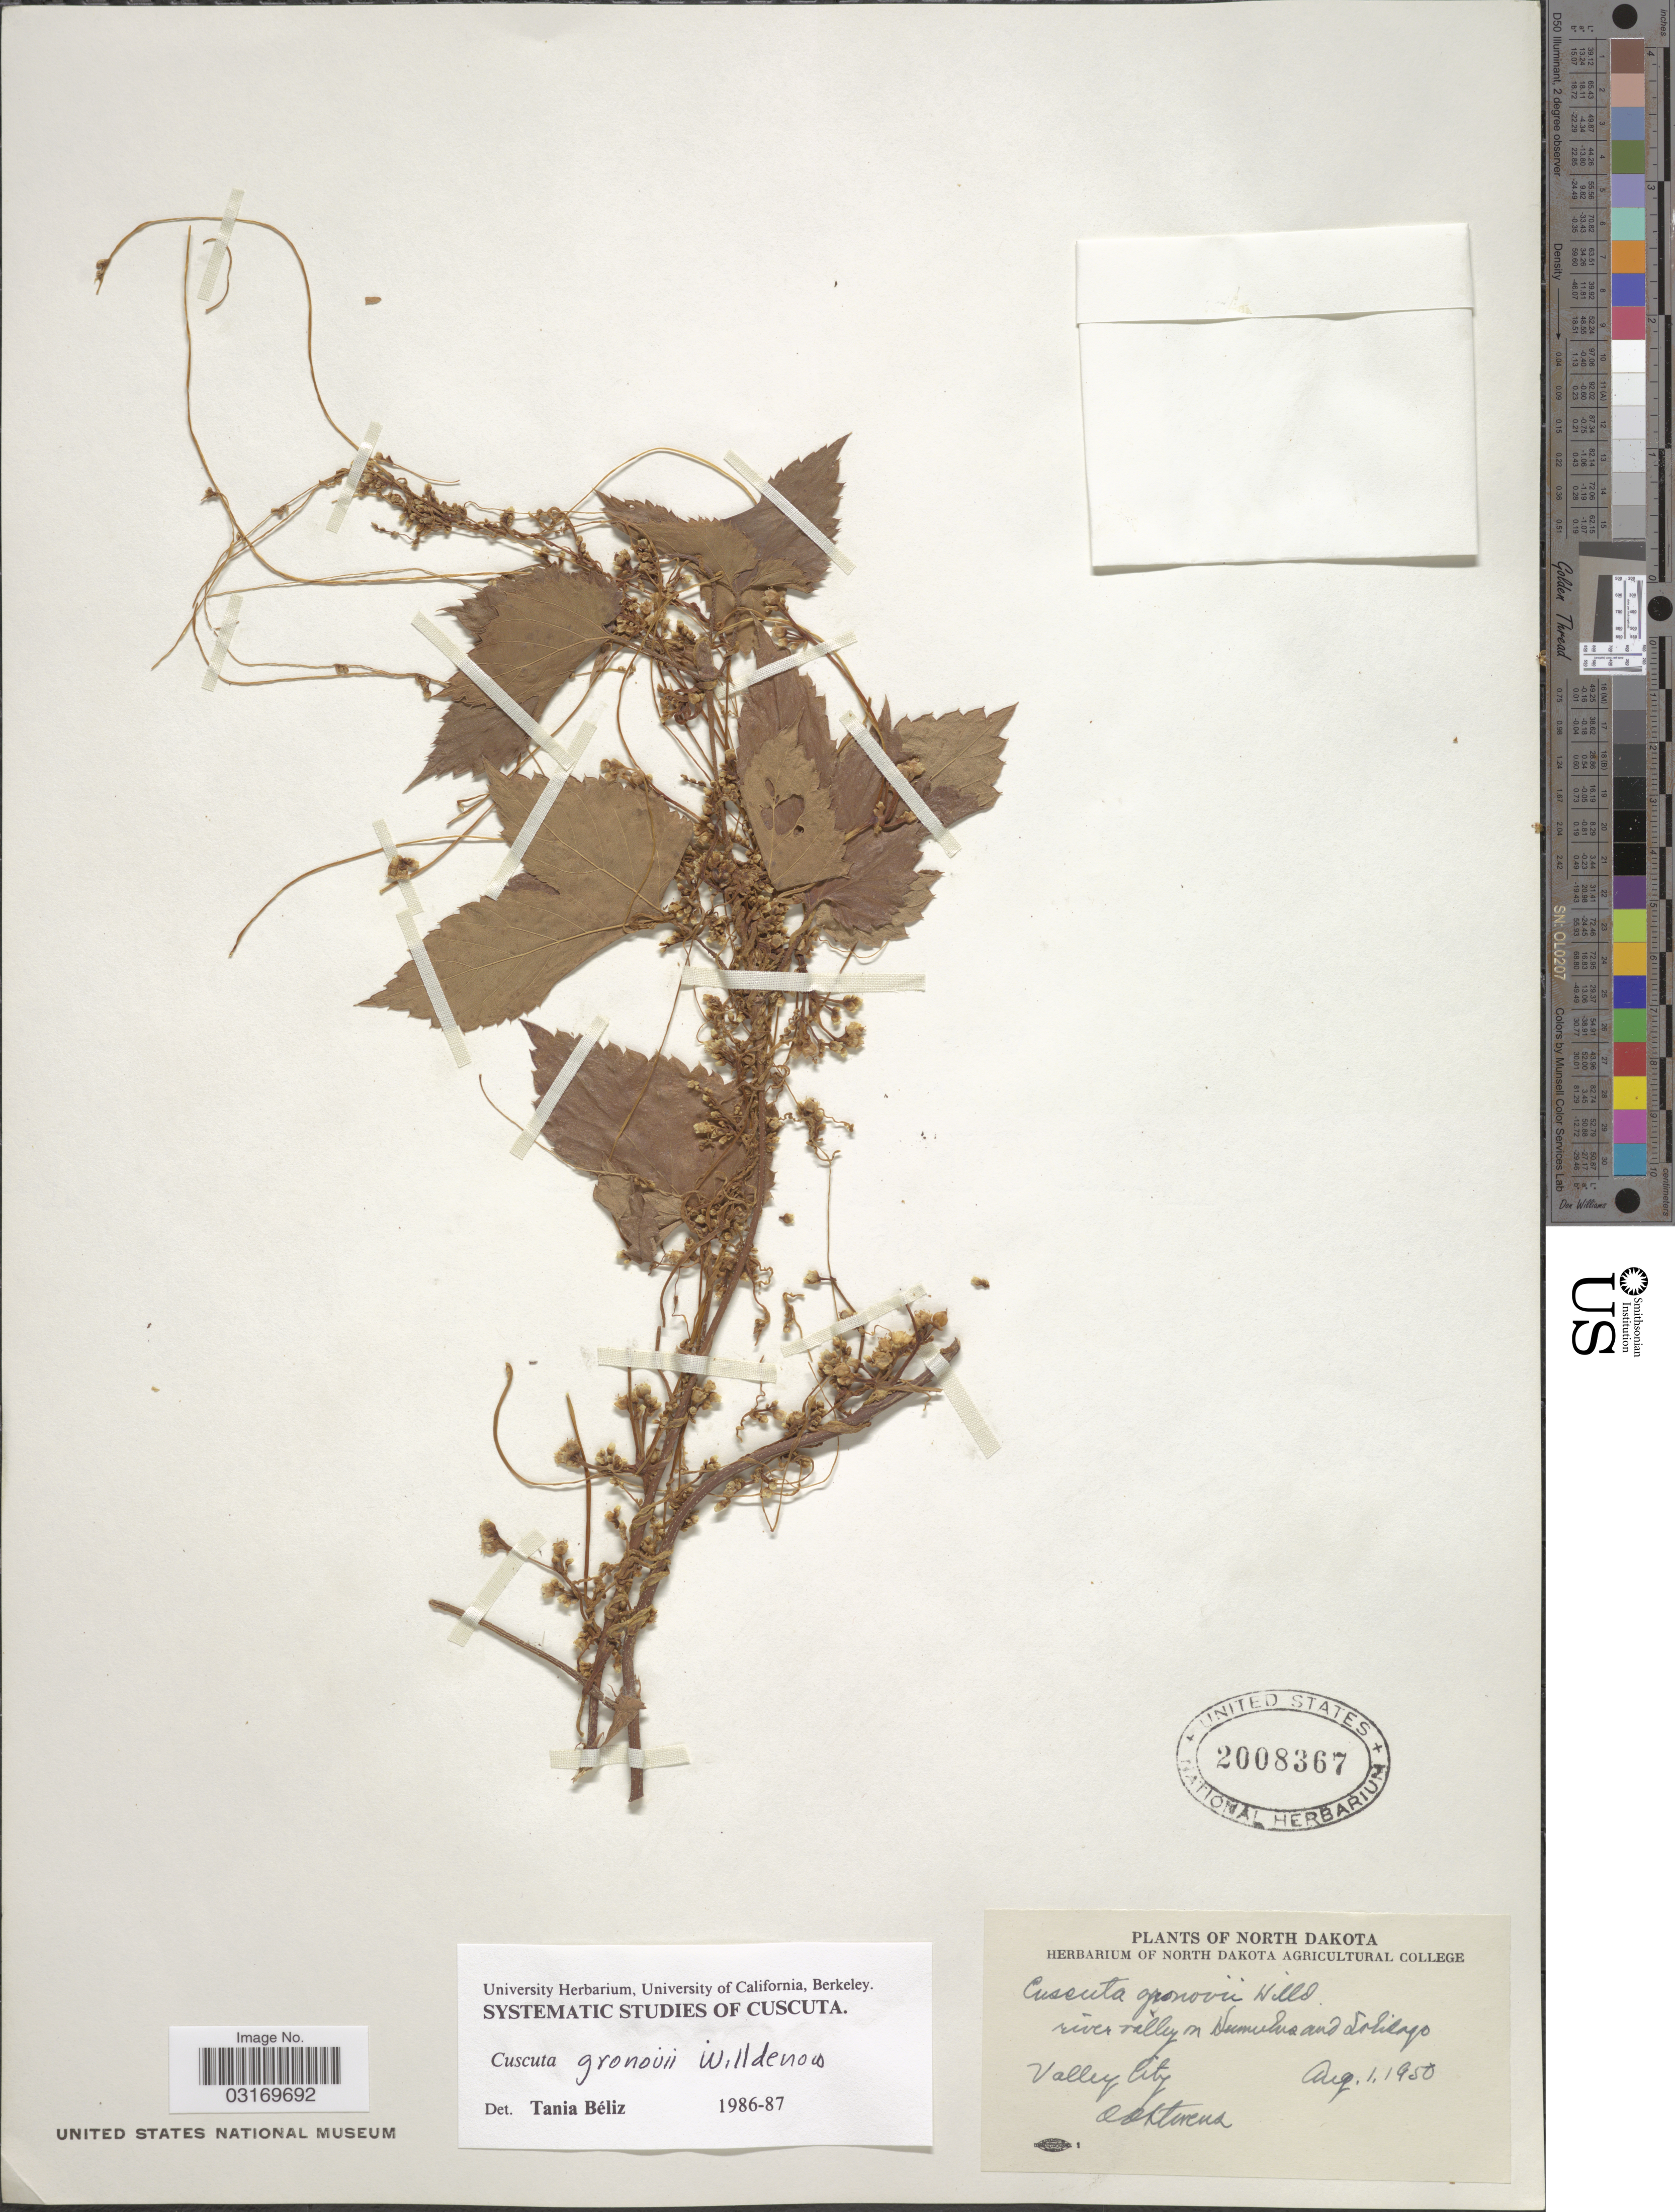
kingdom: Plantae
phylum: Tracheophyta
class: Magnoliopsida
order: Solanales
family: Convolvulaceae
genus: Cuscuta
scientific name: Cuscuta gronovii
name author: Willd. ex Schult.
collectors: O. A. Stevens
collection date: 1950-08-01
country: United States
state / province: North Dakota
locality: Valley City.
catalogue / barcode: US 2008367